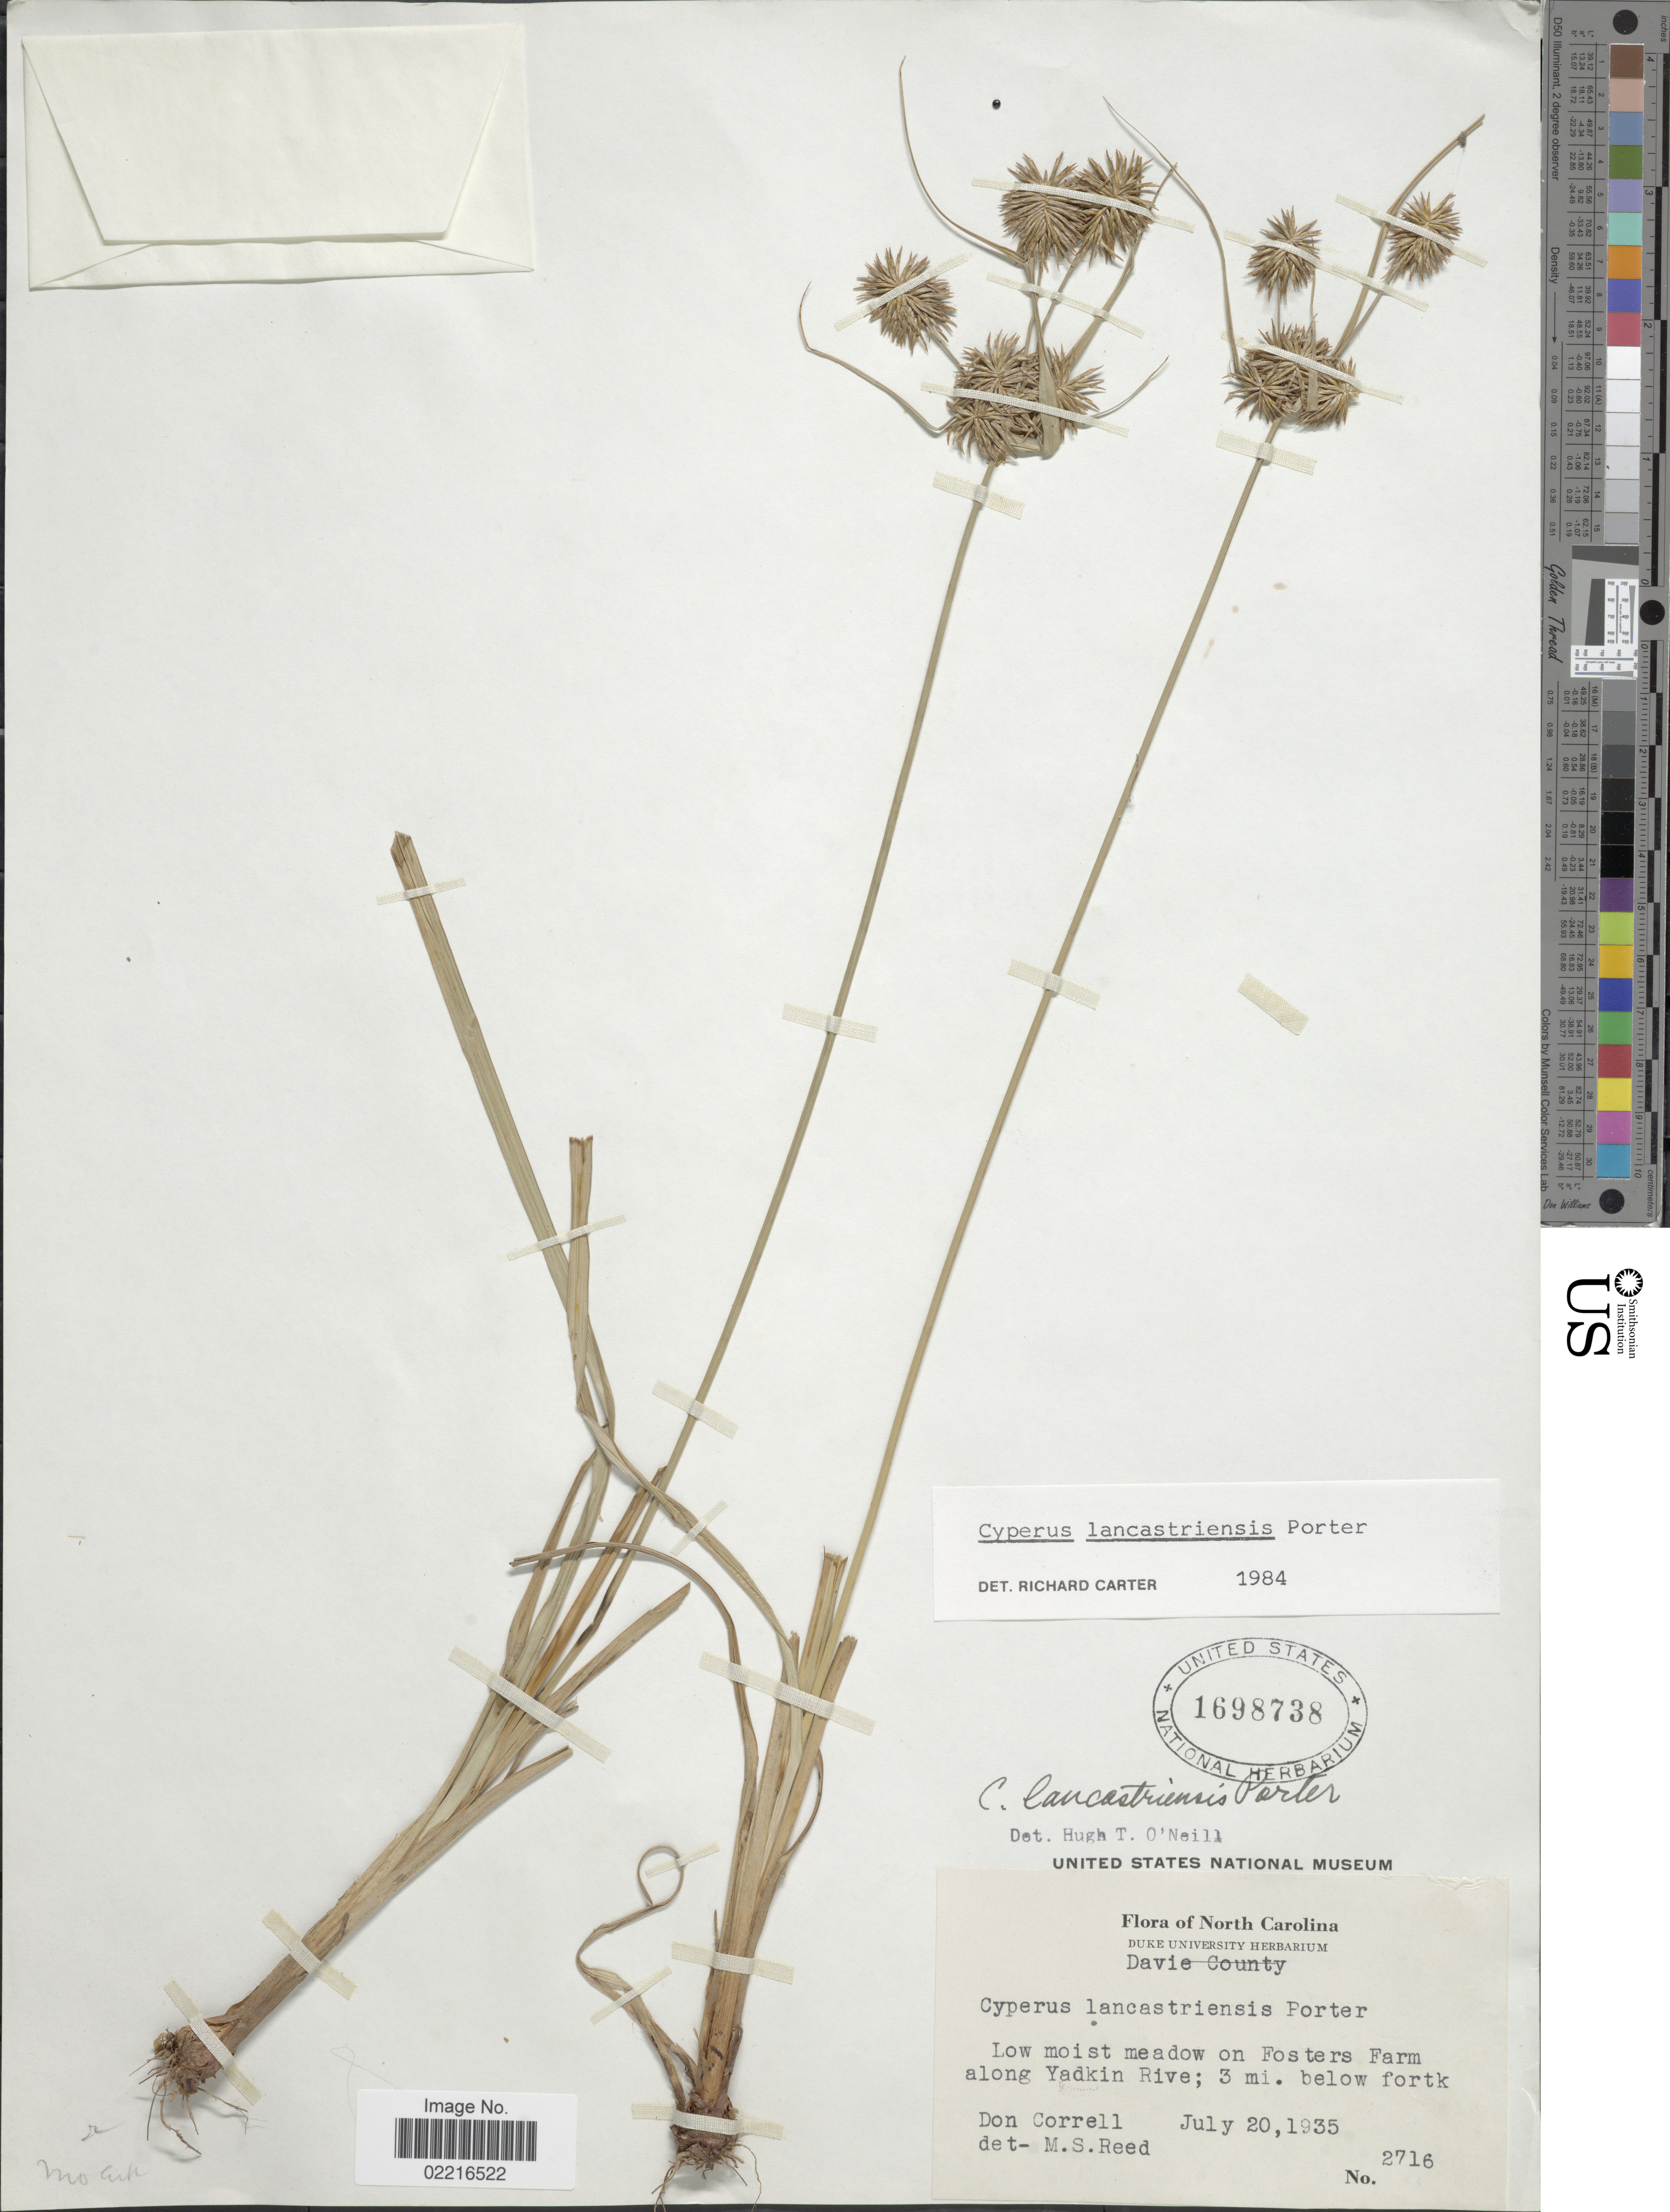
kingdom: Plantae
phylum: Tracheophyta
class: Liliopsida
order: Poales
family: Cyperaceae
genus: Cyperus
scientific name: Cyperus lancastriensis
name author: Porter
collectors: D. S. Correll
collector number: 2716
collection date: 1935-07-20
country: United States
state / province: North Carolina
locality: Fosters Farm along Yadkin Rive, 3 mi below fortk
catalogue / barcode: US 1698738